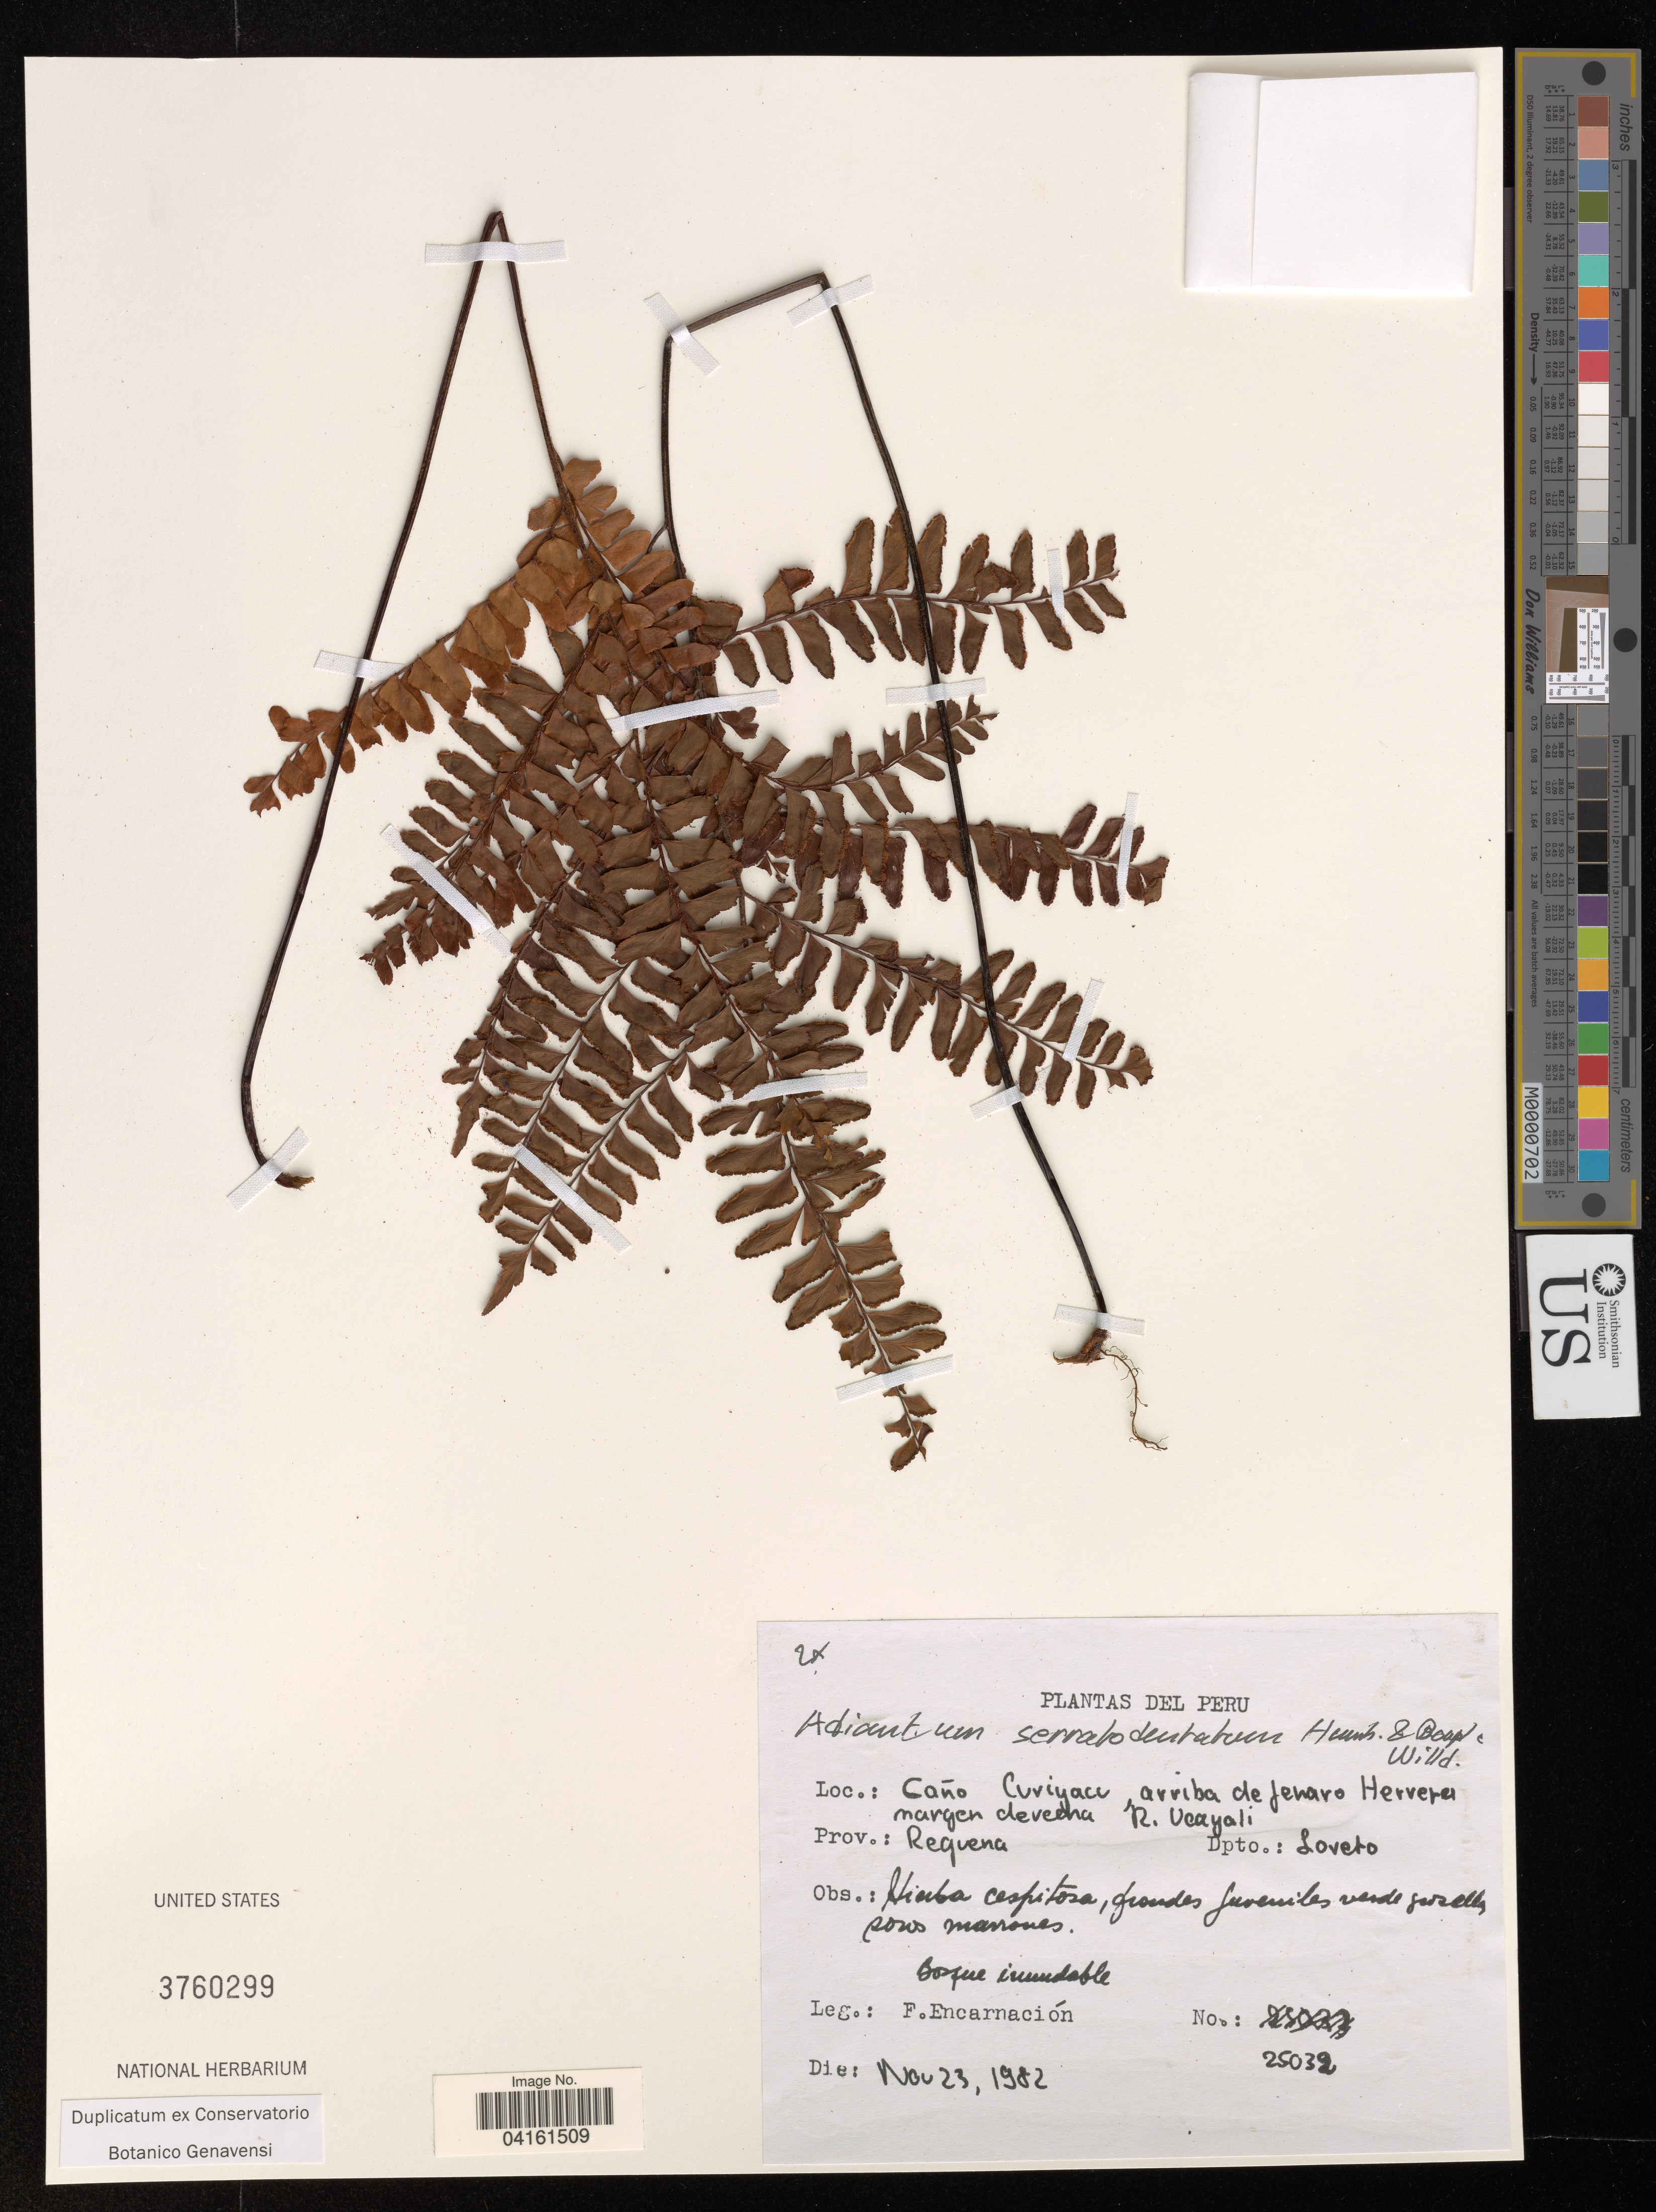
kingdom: Plantae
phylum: Tracheophyta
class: Polypodiopsida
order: Polypodiales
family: Pteridaceae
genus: Adiantum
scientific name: Adiantum serratodentatum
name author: Humb. & Bonpl. ex Willd.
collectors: F. Encarnación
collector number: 25032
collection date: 1982-11-23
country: Peru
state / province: Loreto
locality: Caño Curiyacc*, arriba de Jenaro Herrera margen derecha R. Ucayali. Prov.: Requena.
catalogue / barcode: US 3760299